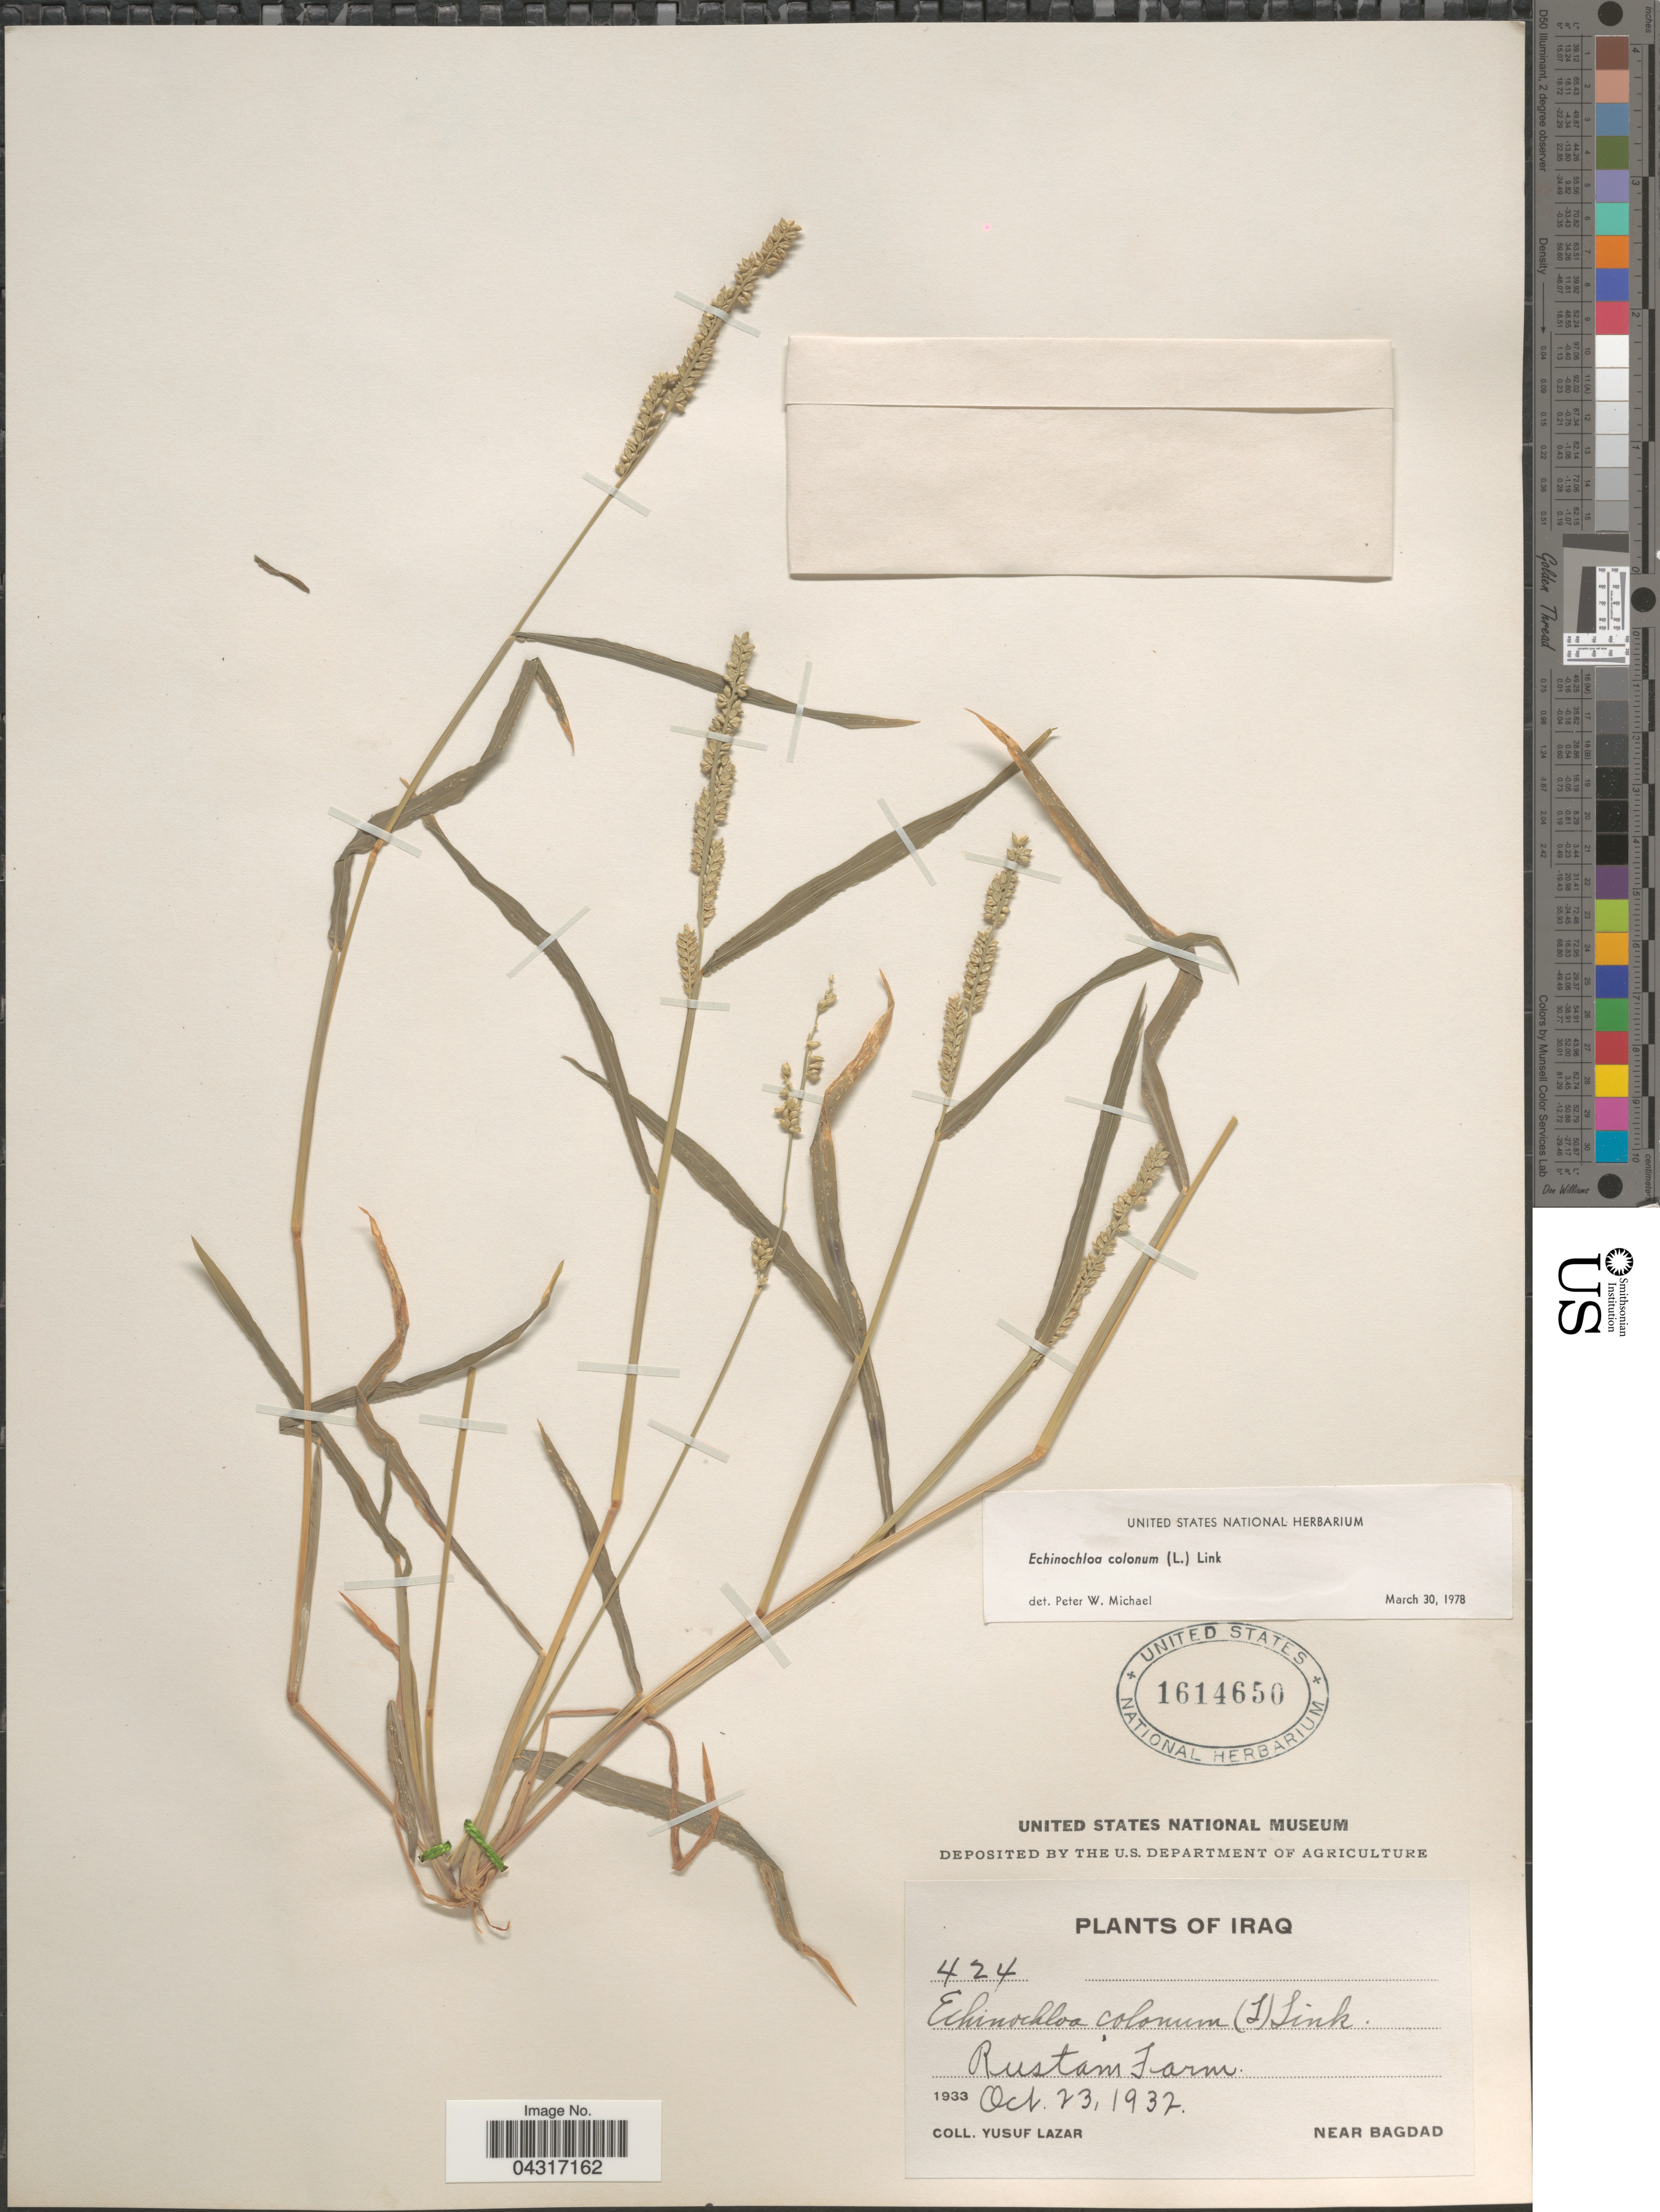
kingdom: Plantae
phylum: Tracheophyta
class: Liliopsida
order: Poales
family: Poaceae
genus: Echinochloa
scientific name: Echinochloa colona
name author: (L.) Link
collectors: Y. Lazar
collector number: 424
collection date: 1932-10-23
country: Iraq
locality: Rustam Farm. Near Bagdad.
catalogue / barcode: US 1614650